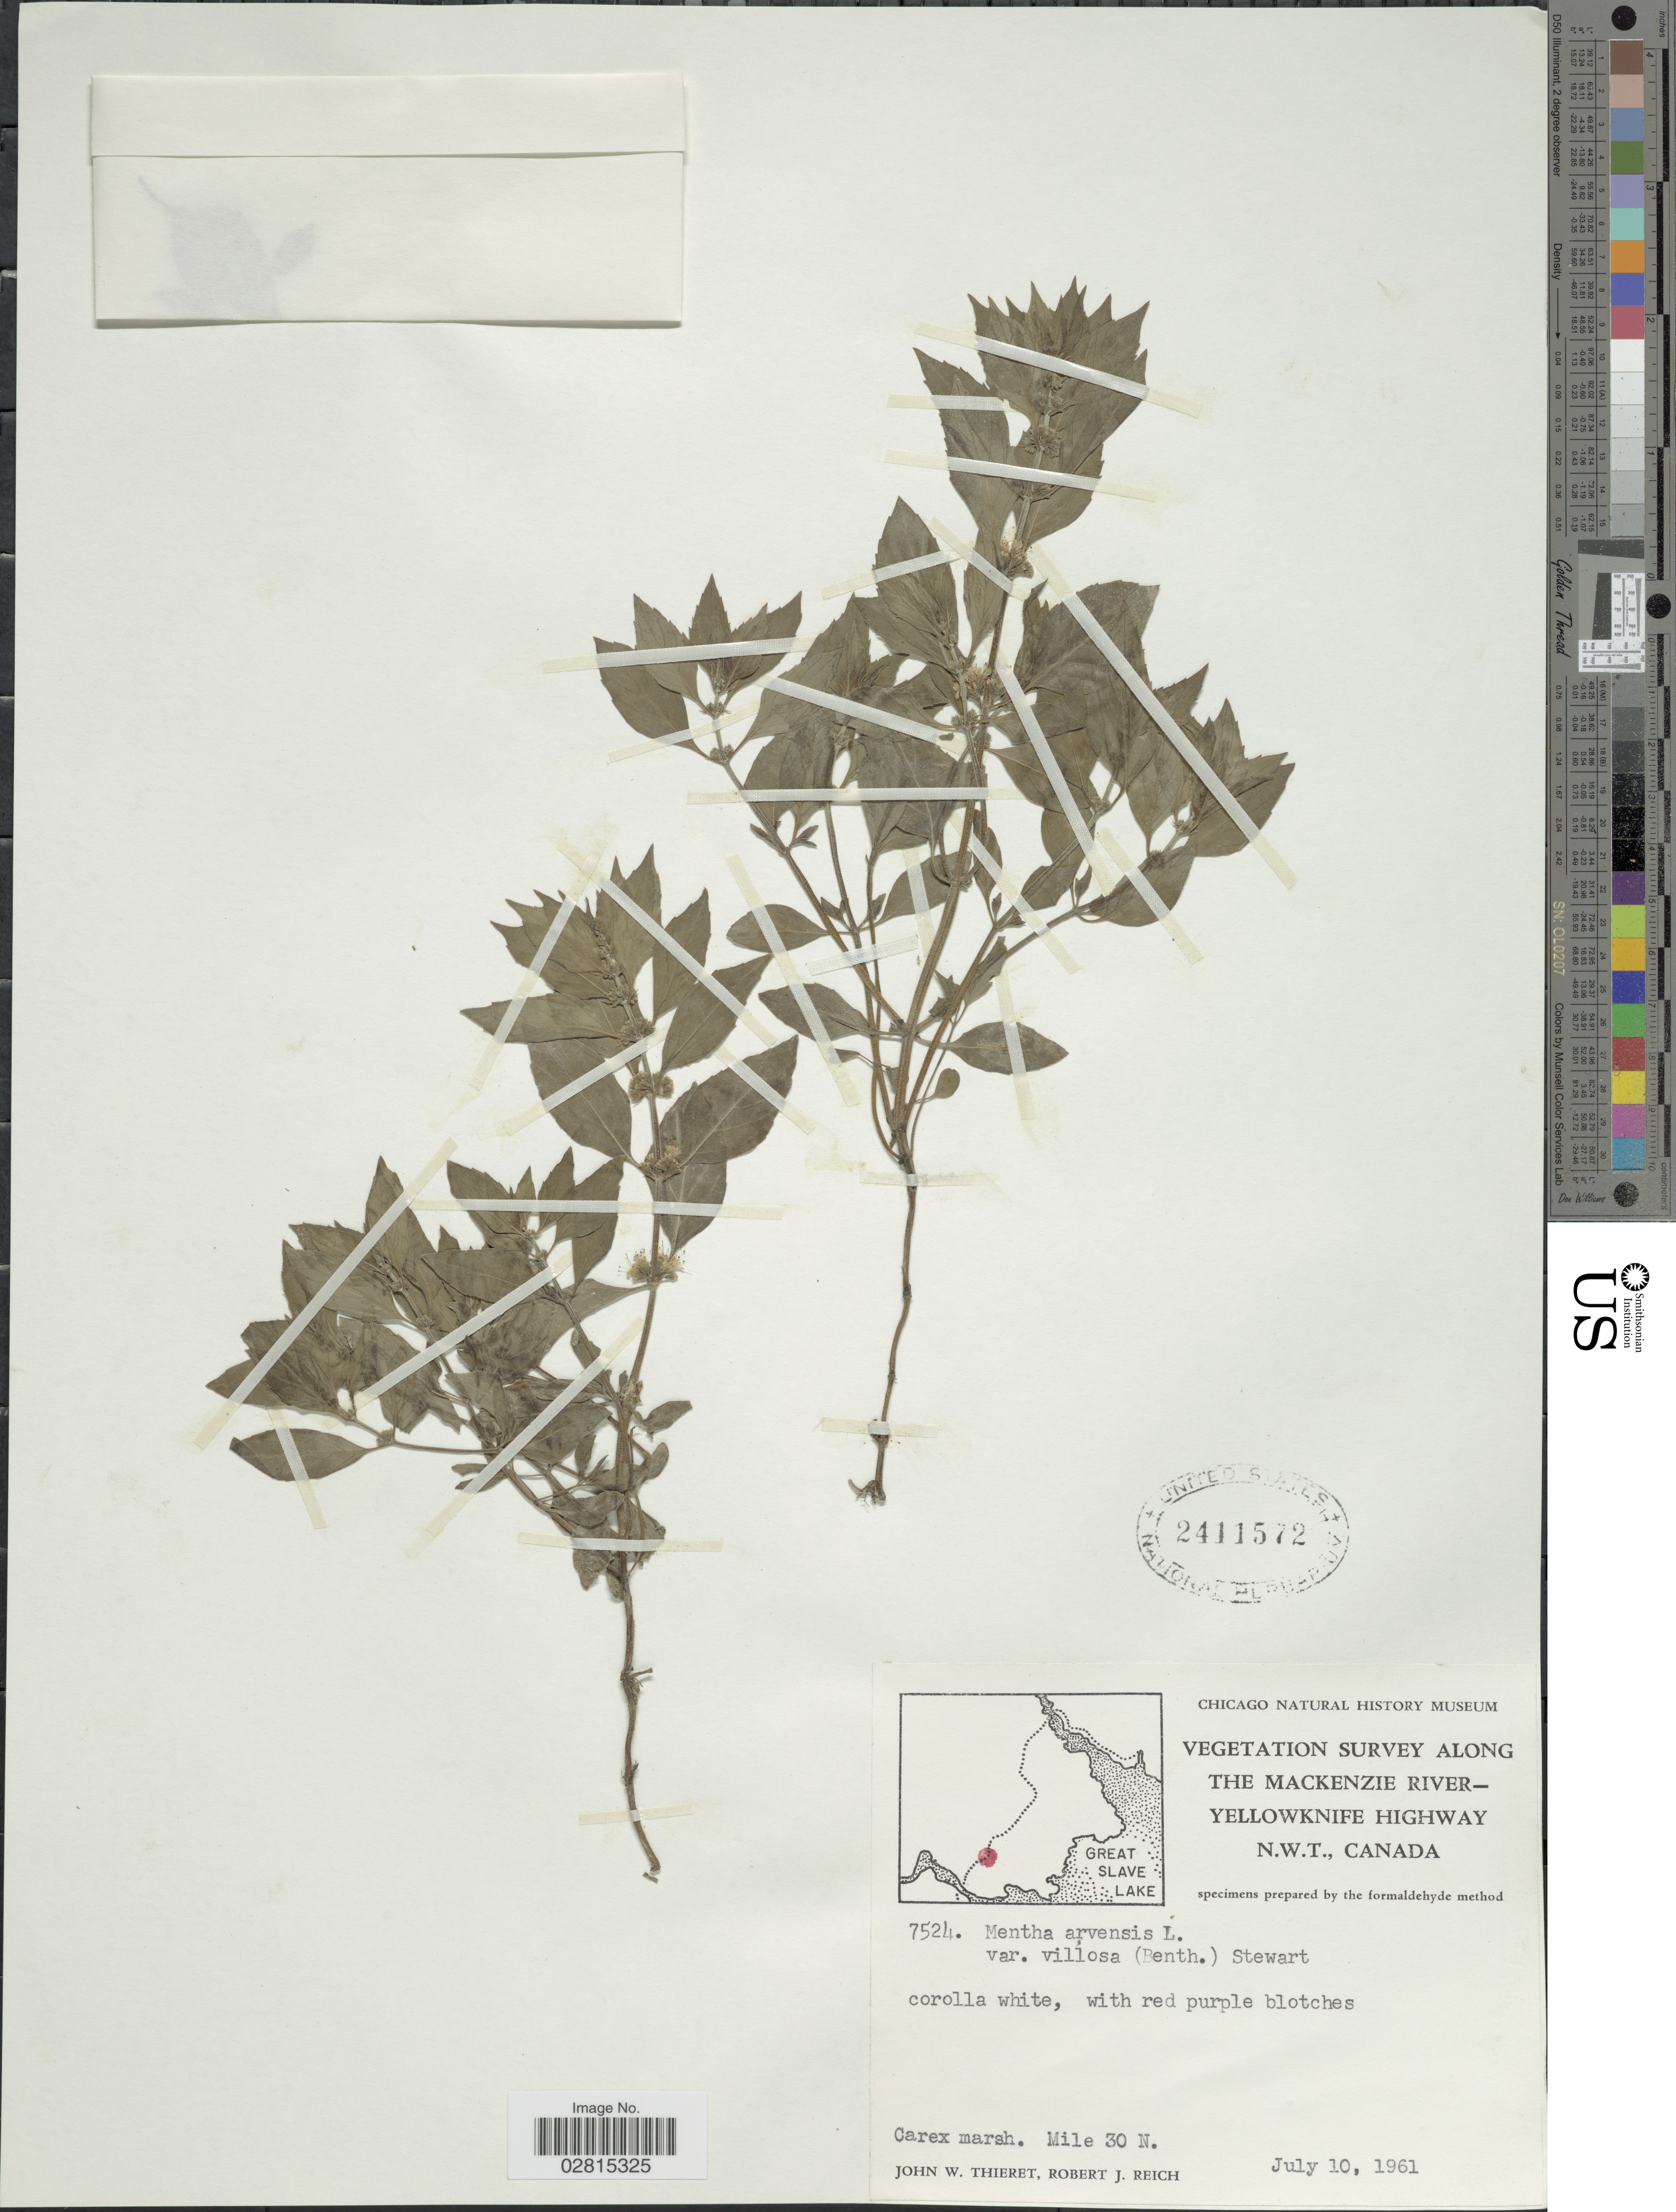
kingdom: Plantae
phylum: Tracheophyta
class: Magnoliopsida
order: Lamiales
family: Lamiaceae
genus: Mentha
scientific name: Mentha canadensis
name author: L.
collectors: J. W. Thieret & R. Reich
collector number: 7524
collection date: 1961-07-10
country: Canada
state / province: Northwest Territories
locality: Vegetation survey along the Mackenzie River-Yellowknife Highway, Carex marsh. Mile 30 N.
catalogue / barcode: US 2411572